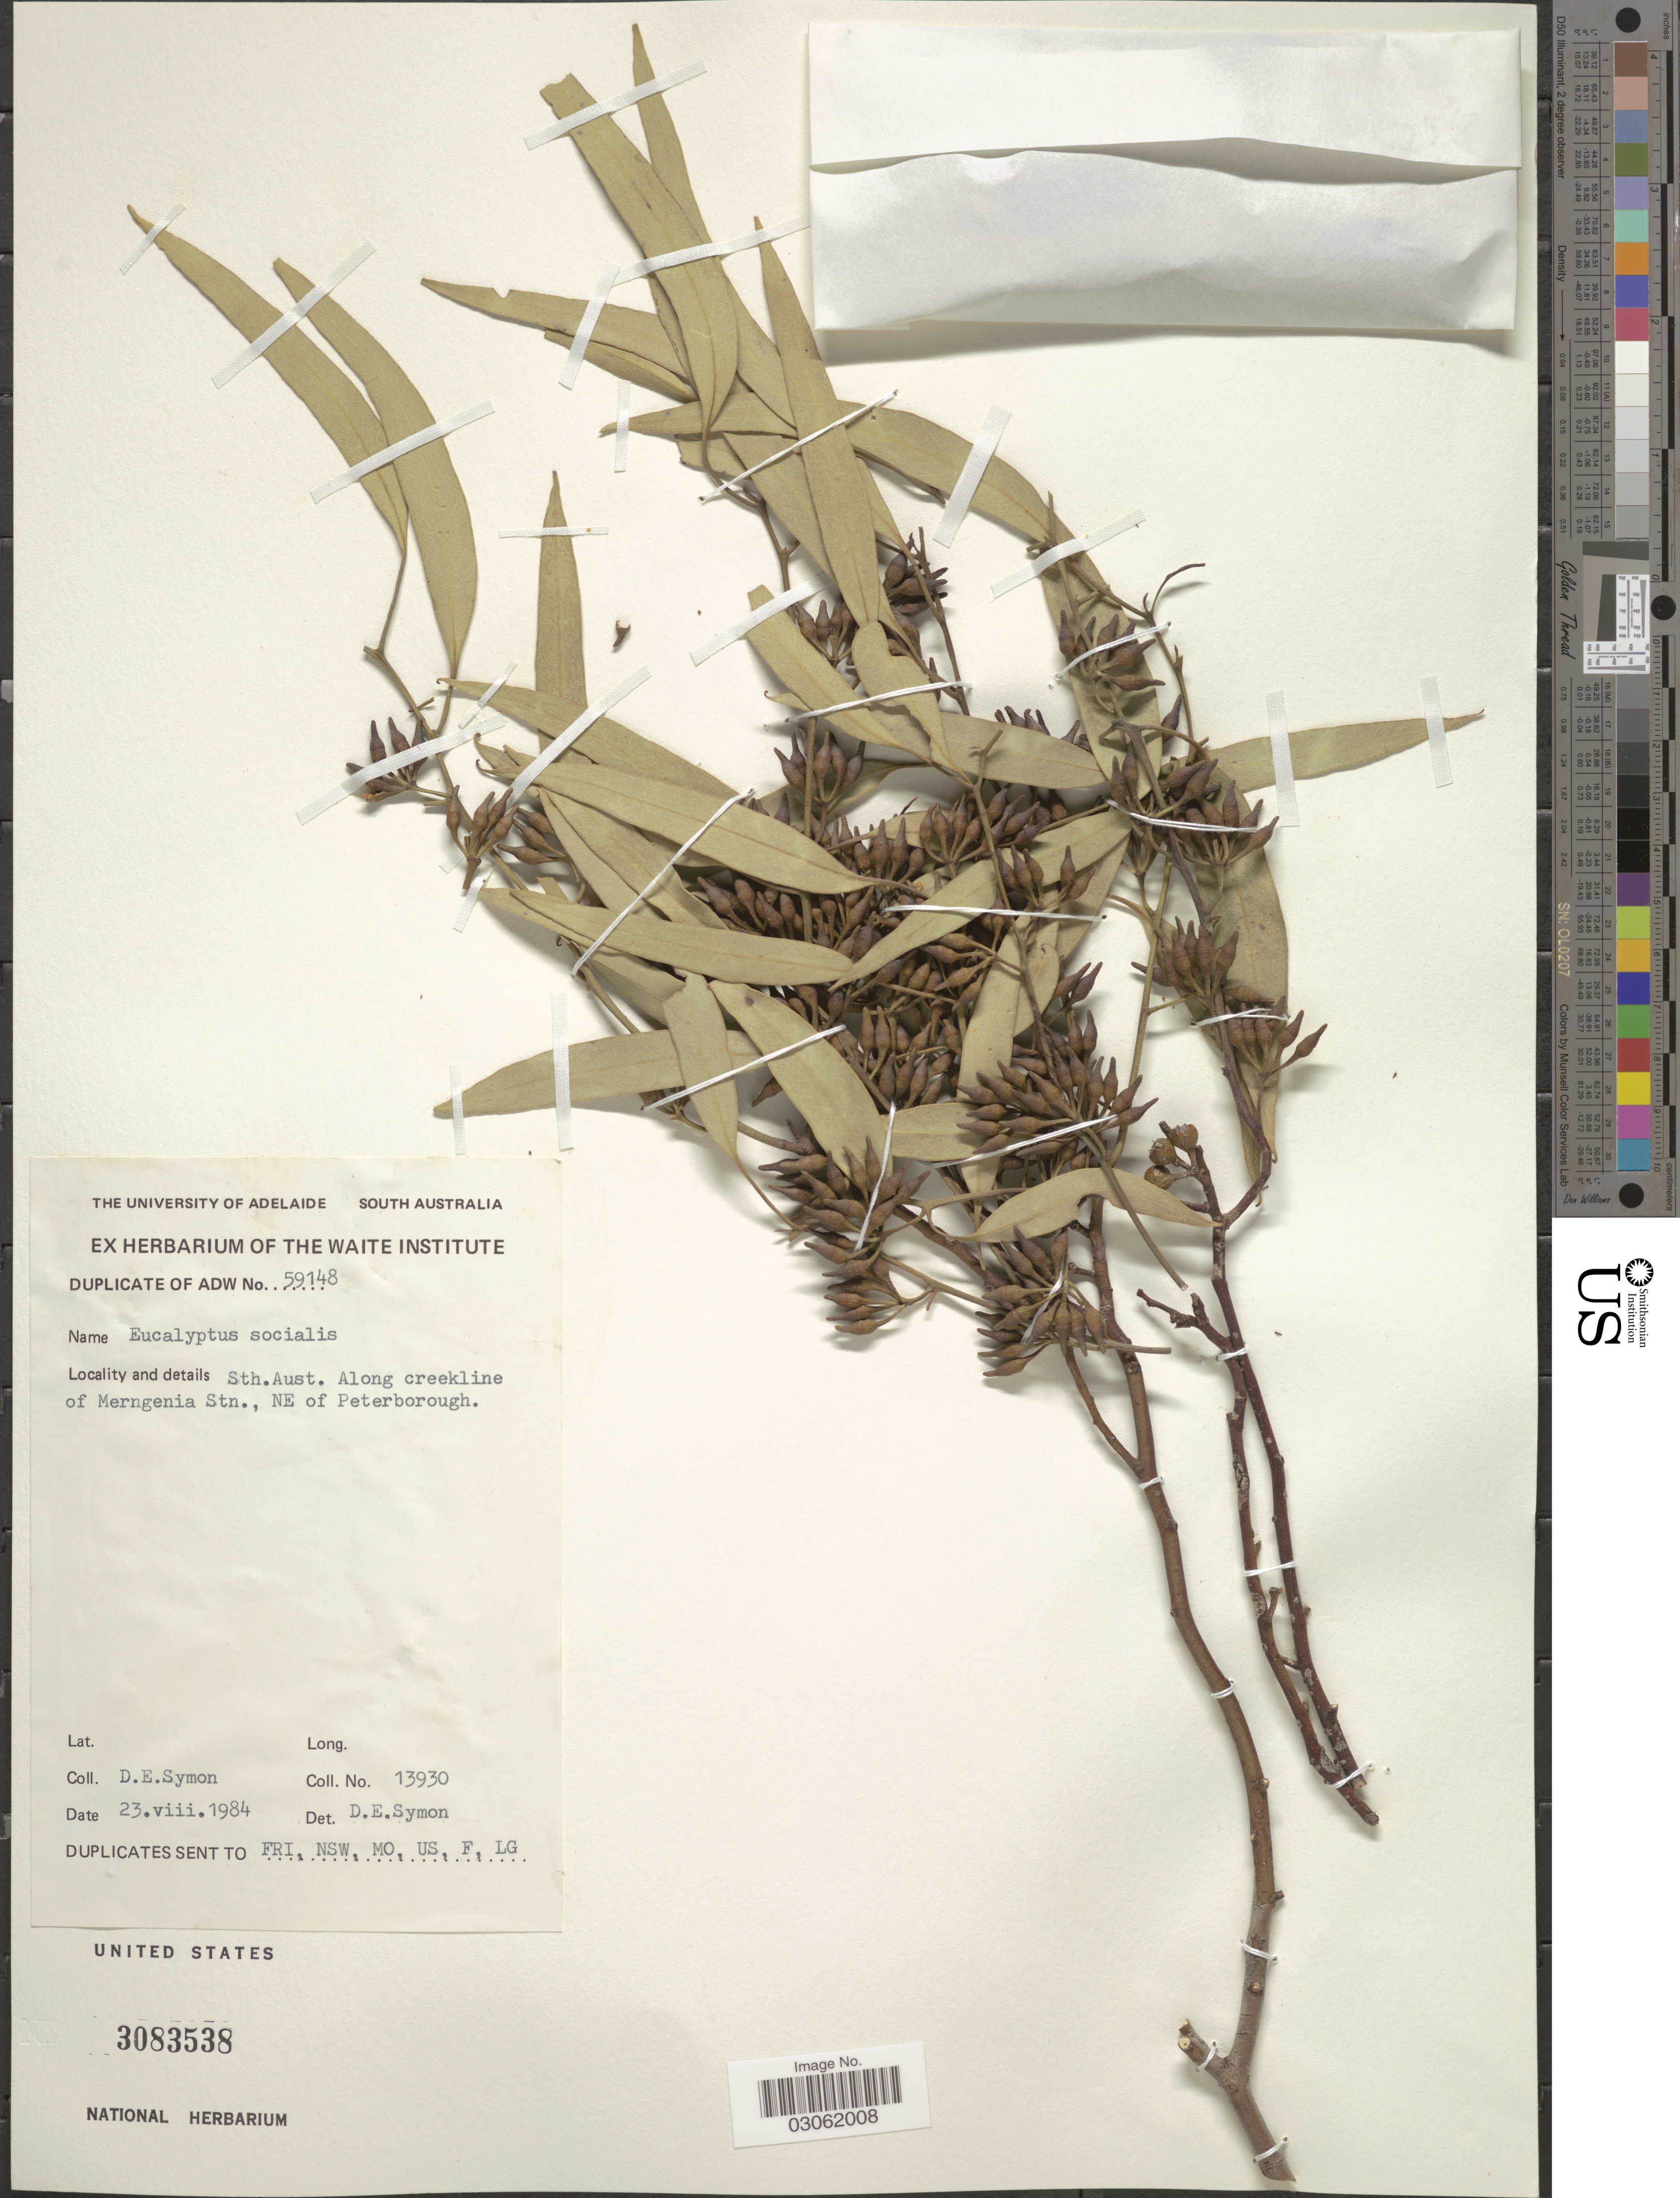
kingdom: Plantae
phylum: Tracheophyta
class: Magnoliopsida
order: Myrtales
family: Myrtaceae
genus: Eucalyptus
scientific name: Eucalyptus socialis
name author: F. Muell. ex Miq.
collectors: D. Symon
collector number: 13930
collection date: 1984-08-23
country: Australia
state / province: South Australia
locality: Sth. Aust. Along creekline of Merngenia Stn., NE of Peterborough.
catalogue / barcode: US 3083538